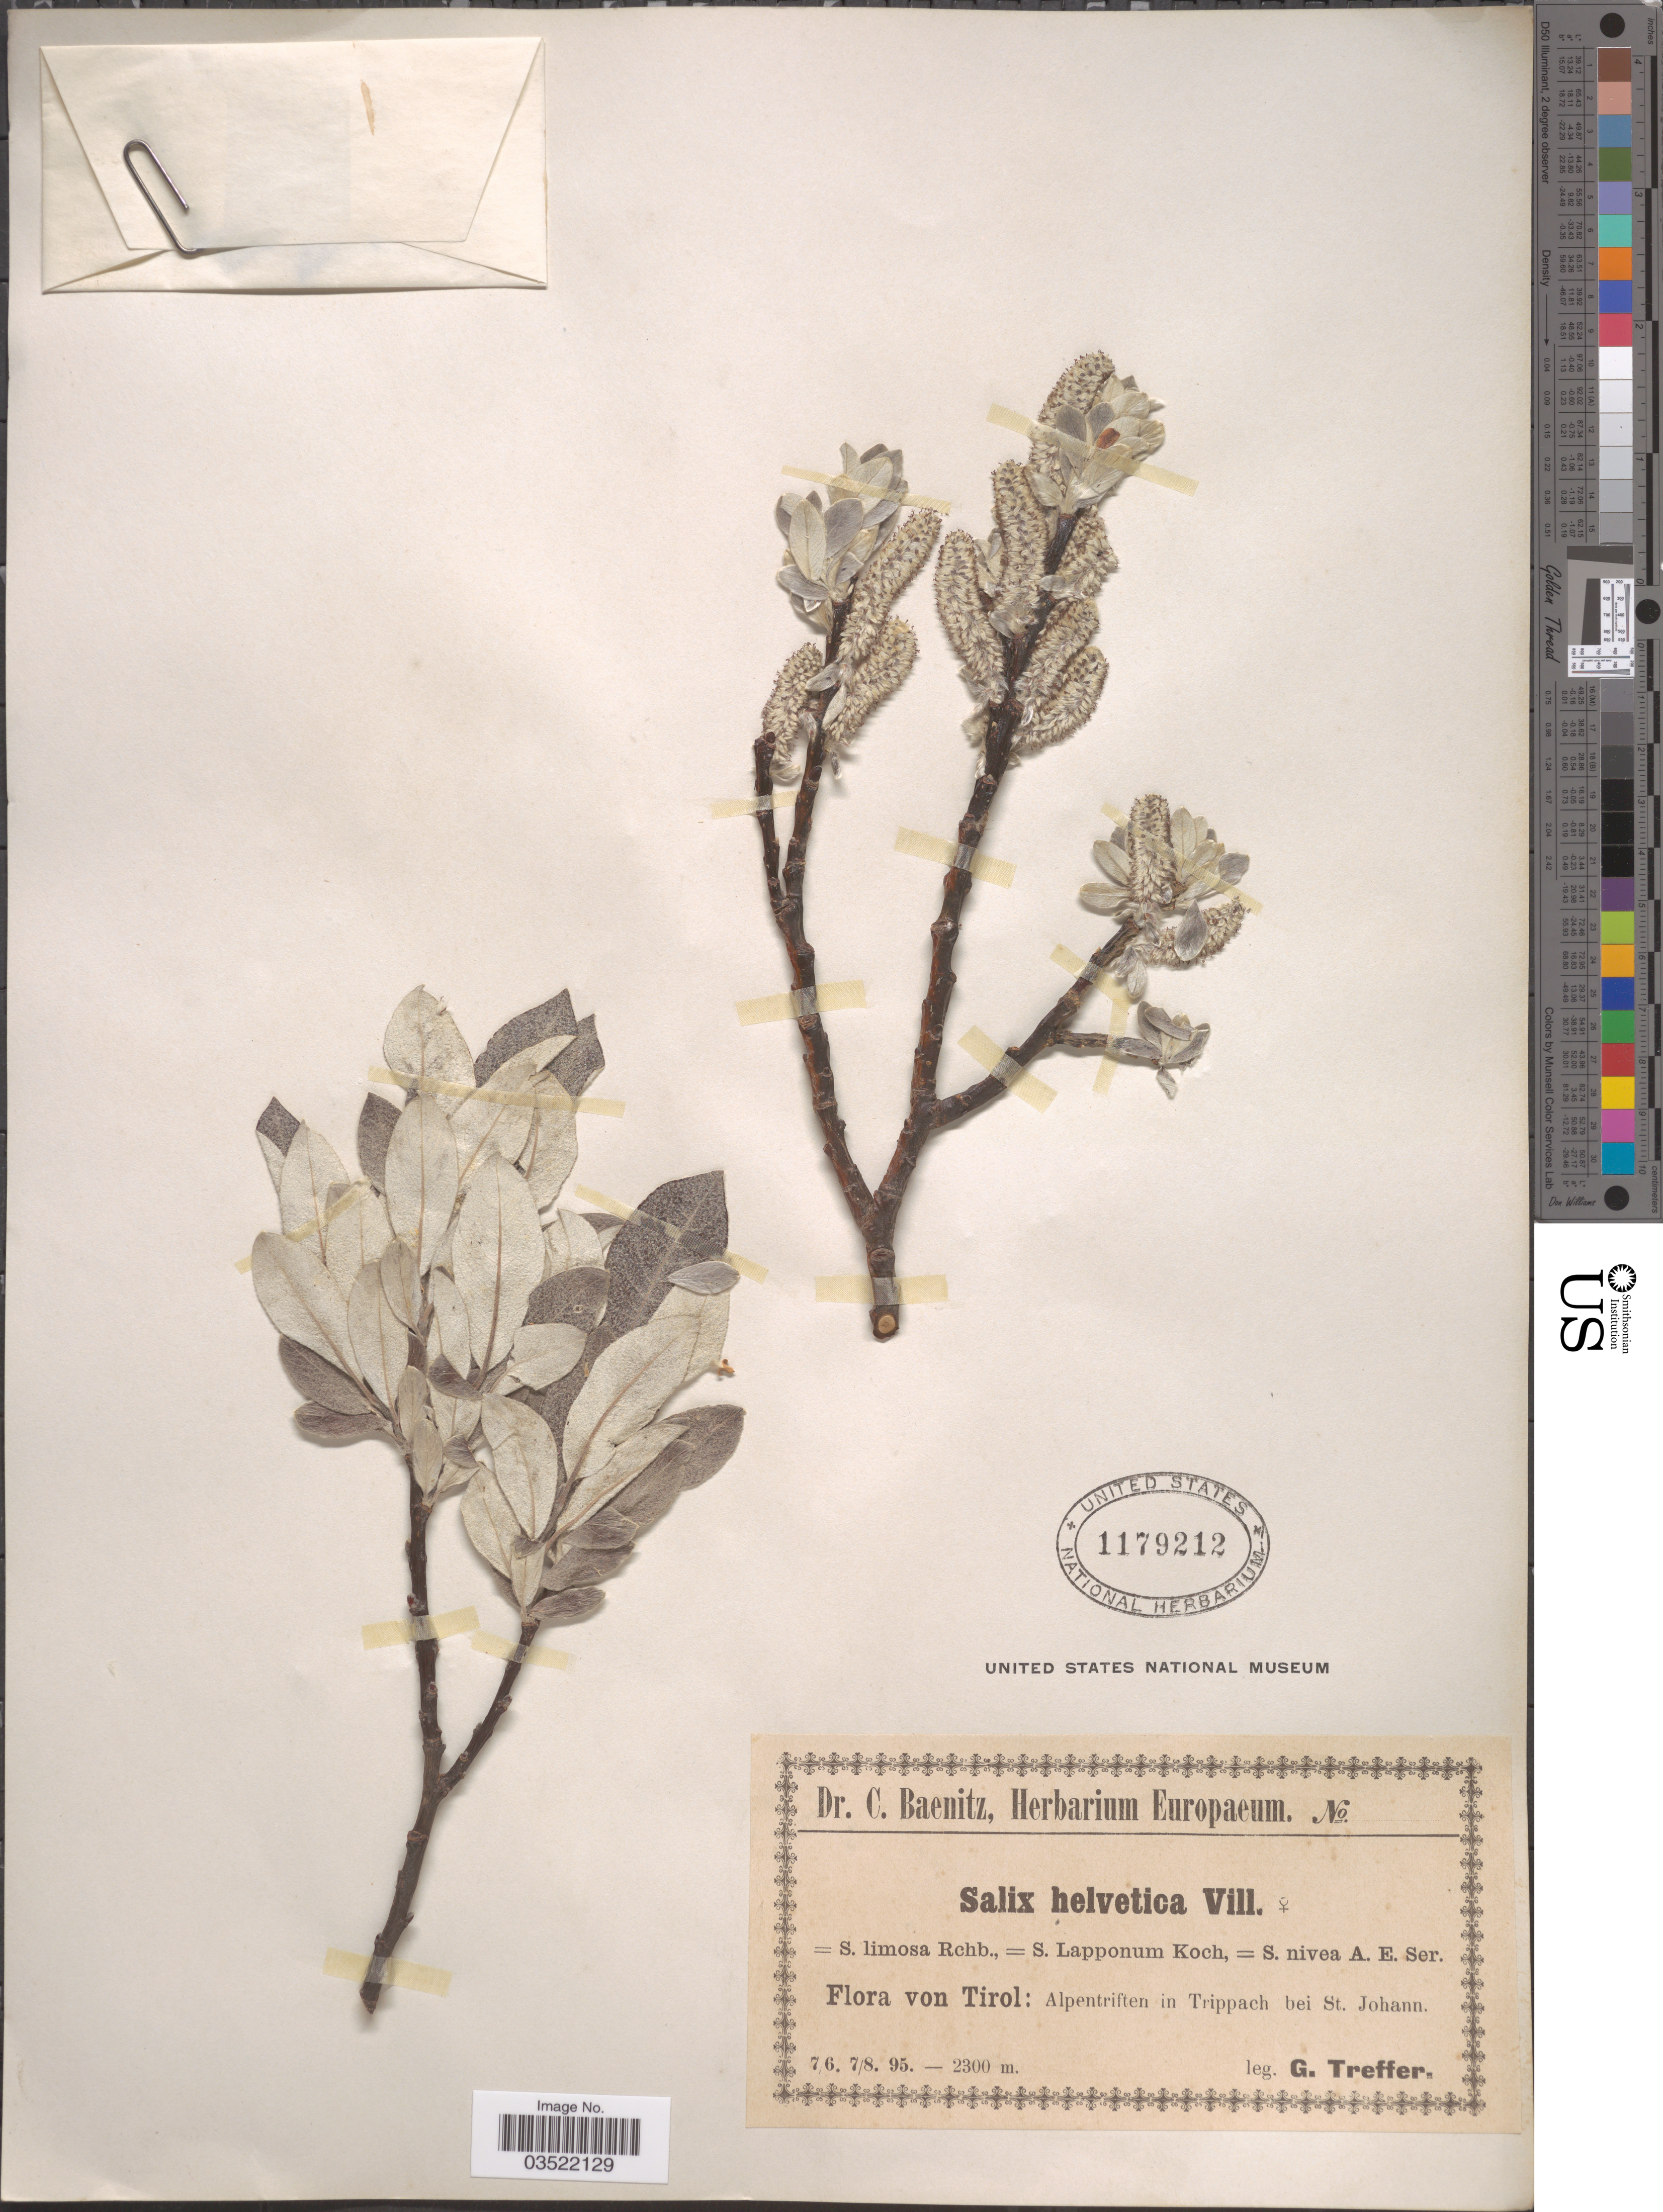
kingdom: Plantae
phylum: Tracheophyta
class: Magnoliopsida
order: Malpighiales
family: Salicaceae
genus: Salix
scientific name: Salix helvetica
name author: Vill.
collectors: G. Treffer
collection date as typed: Transcribed d/m/y: 7/6/95 to 7/8/95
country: Austria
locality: Tirol: Alpentriften in Trippach bei. St. Johann.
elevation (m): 2300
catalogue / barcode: US 1179212